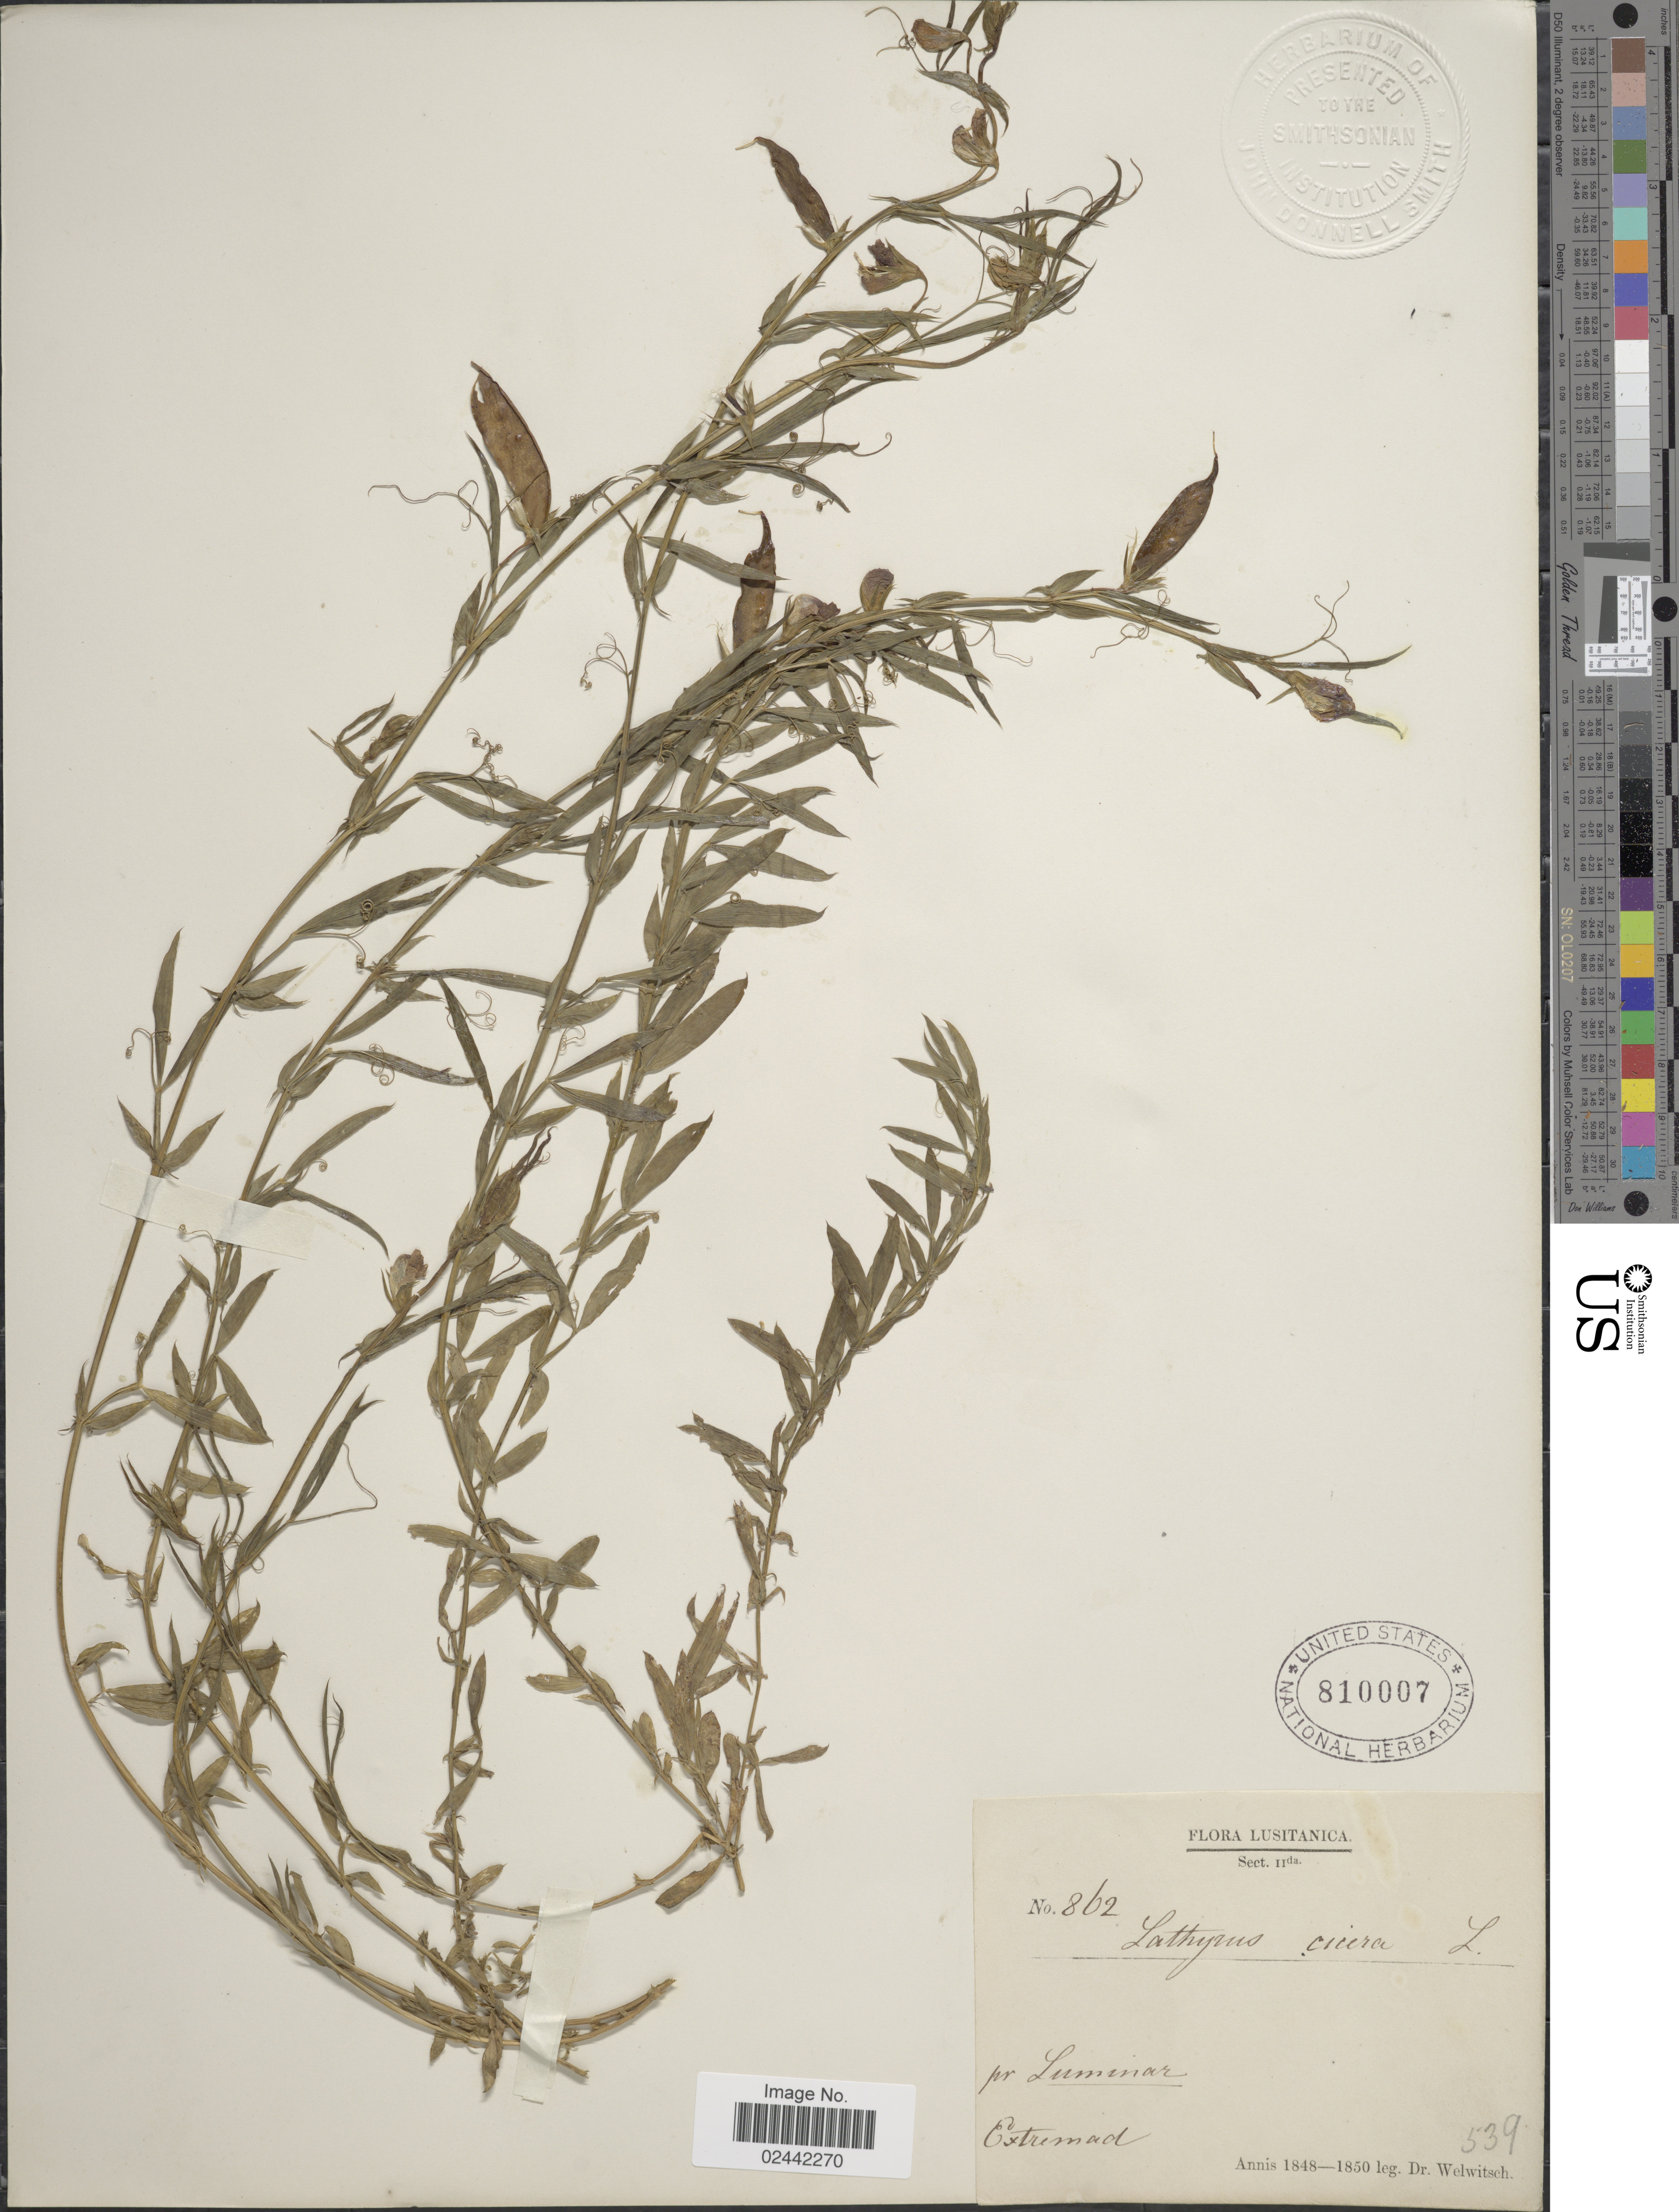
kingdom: Plantae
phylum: Tracheophyta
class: Magnoliopsida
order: Fabales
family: Fabaceae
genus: Lathyrus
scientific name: Lathyrus cicera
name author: L.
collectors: -. Welwitsch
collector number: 862/539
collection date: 1848/1850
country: Portugal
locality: Lusitania Sect. 11da. pr Luminar. Extremad.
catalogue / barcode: US 810007